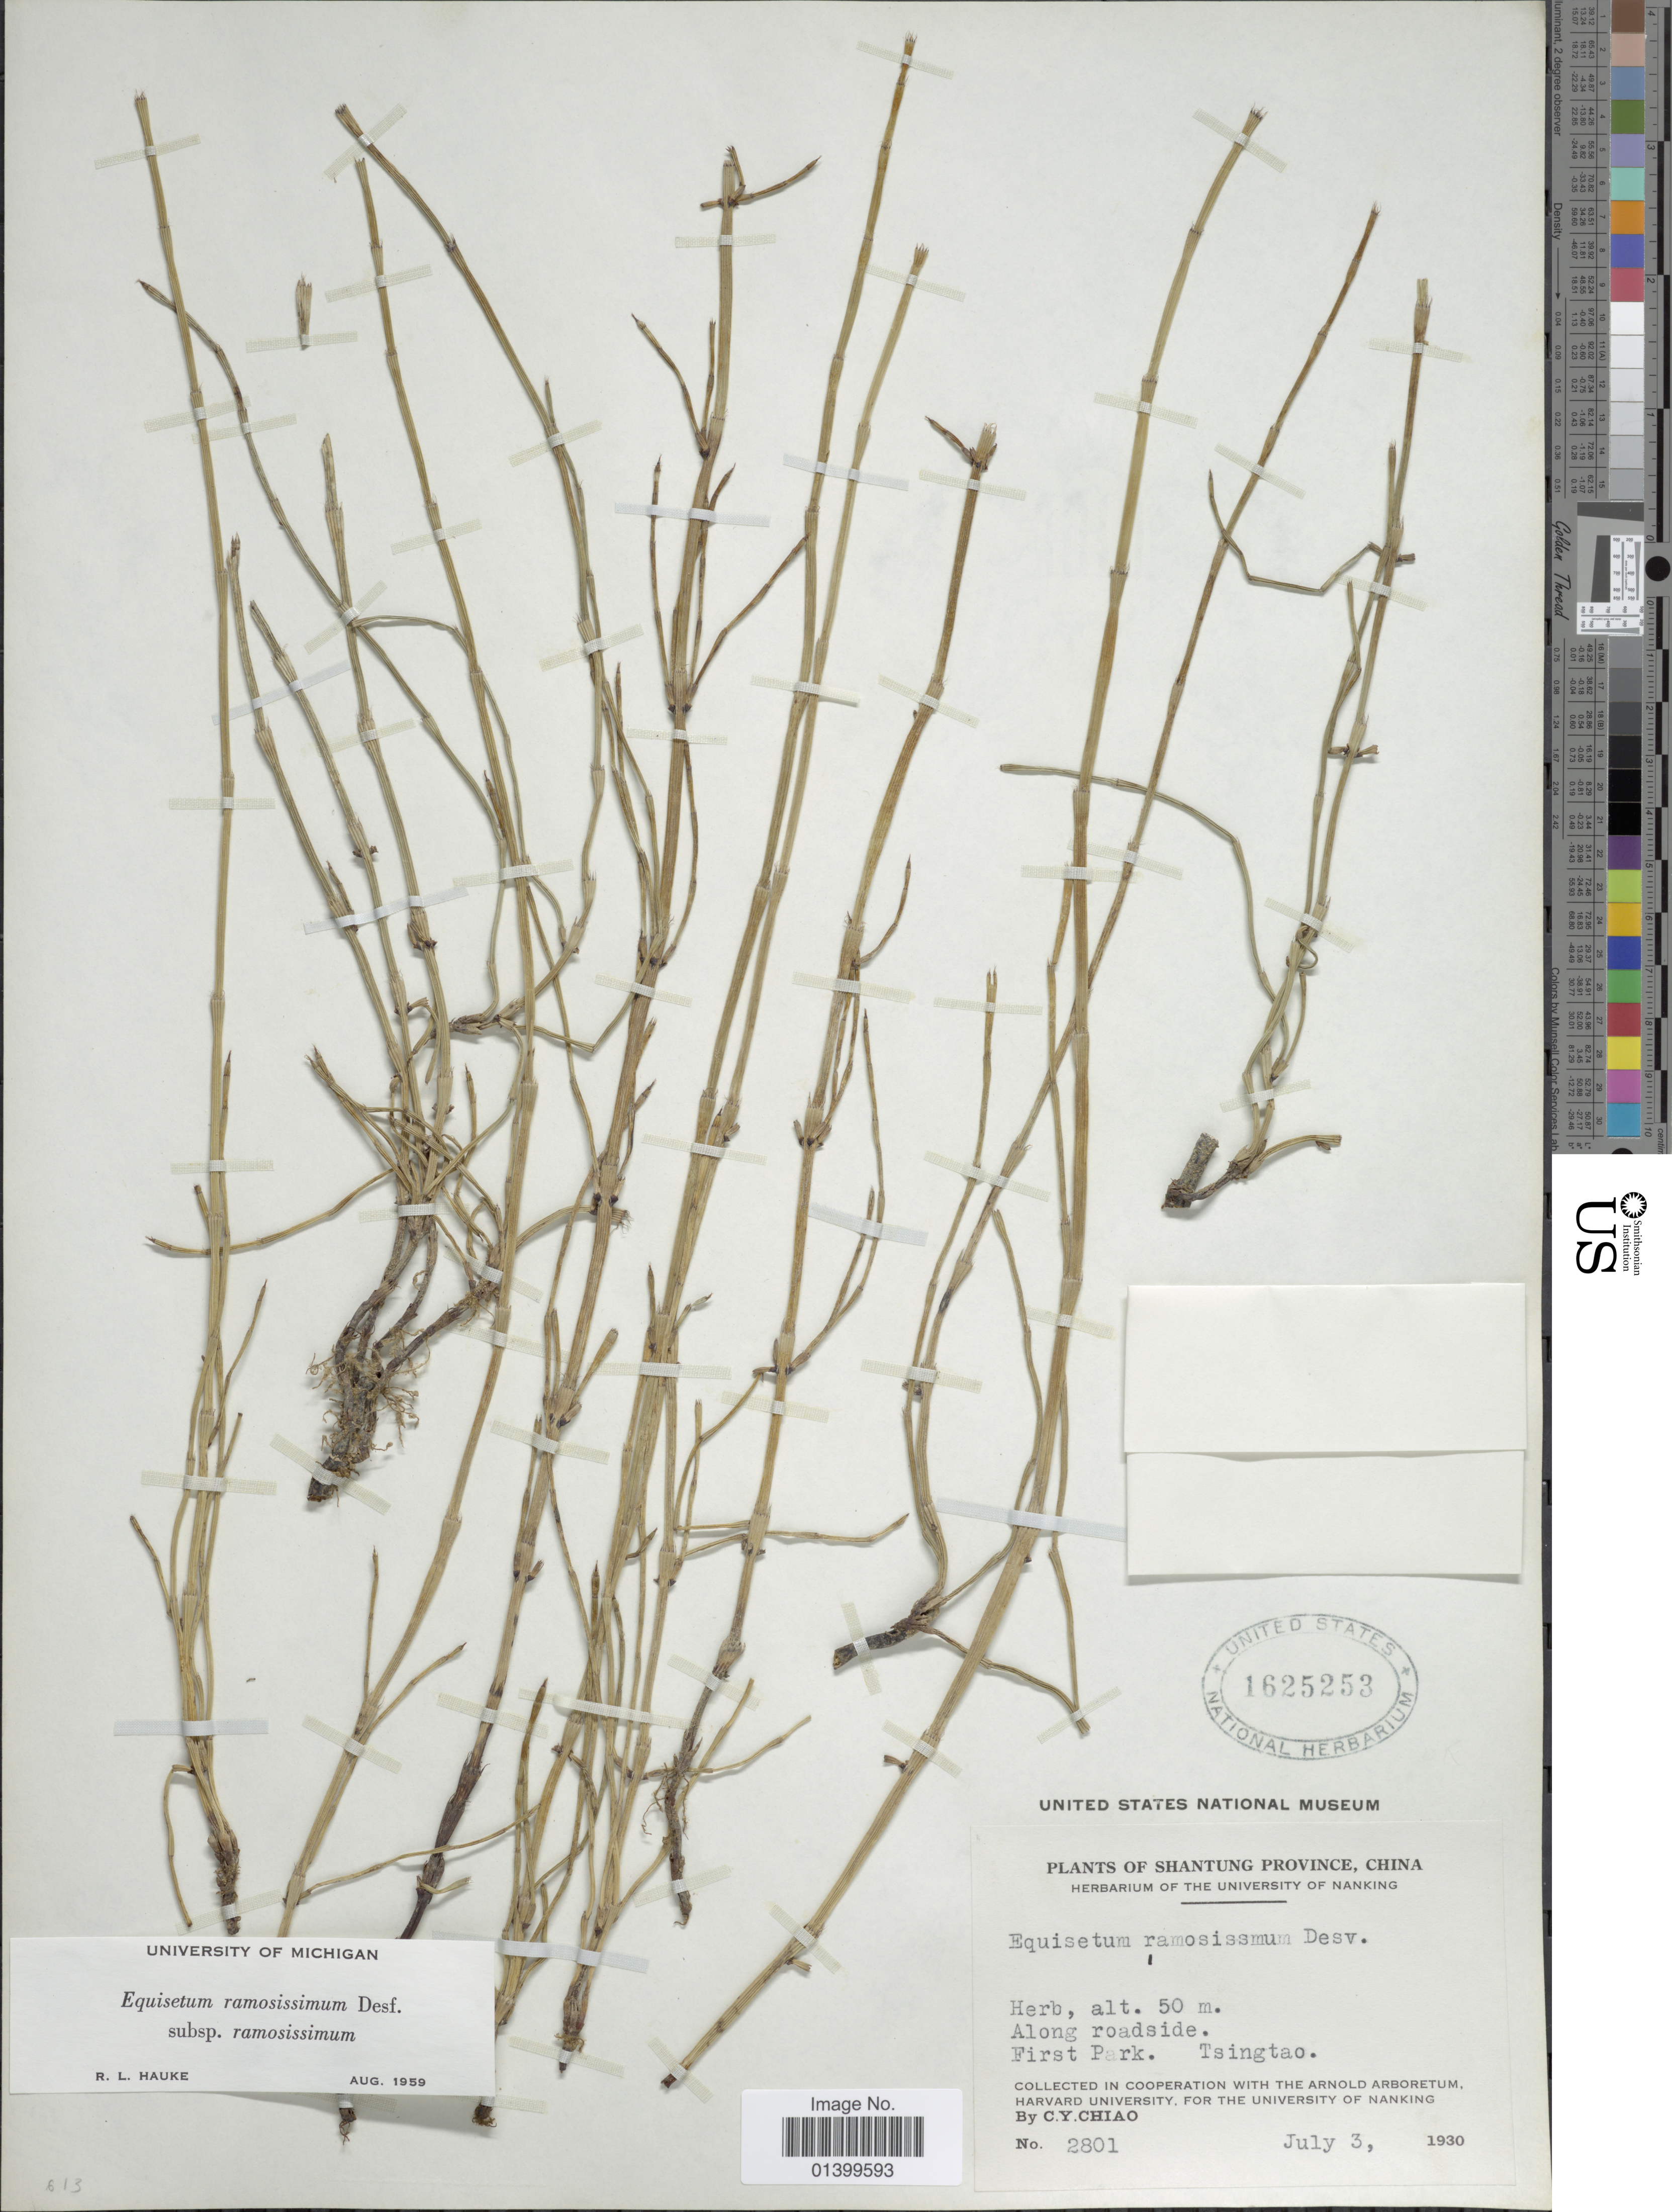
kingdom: Plantae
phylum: Tracheophyta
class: Polypodiopsida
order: Equisetales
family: Equisetaceae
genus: Equisetum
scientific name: Equisetum ramosissimum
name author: Desf.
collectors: C. Y. Chiao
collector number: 2801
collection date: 1930-07-03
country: China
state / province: Shandong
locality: Plants of Shantung Province, China. Along roadside. First Park. Tsingtao.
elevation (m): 50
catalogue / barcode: US 1625253